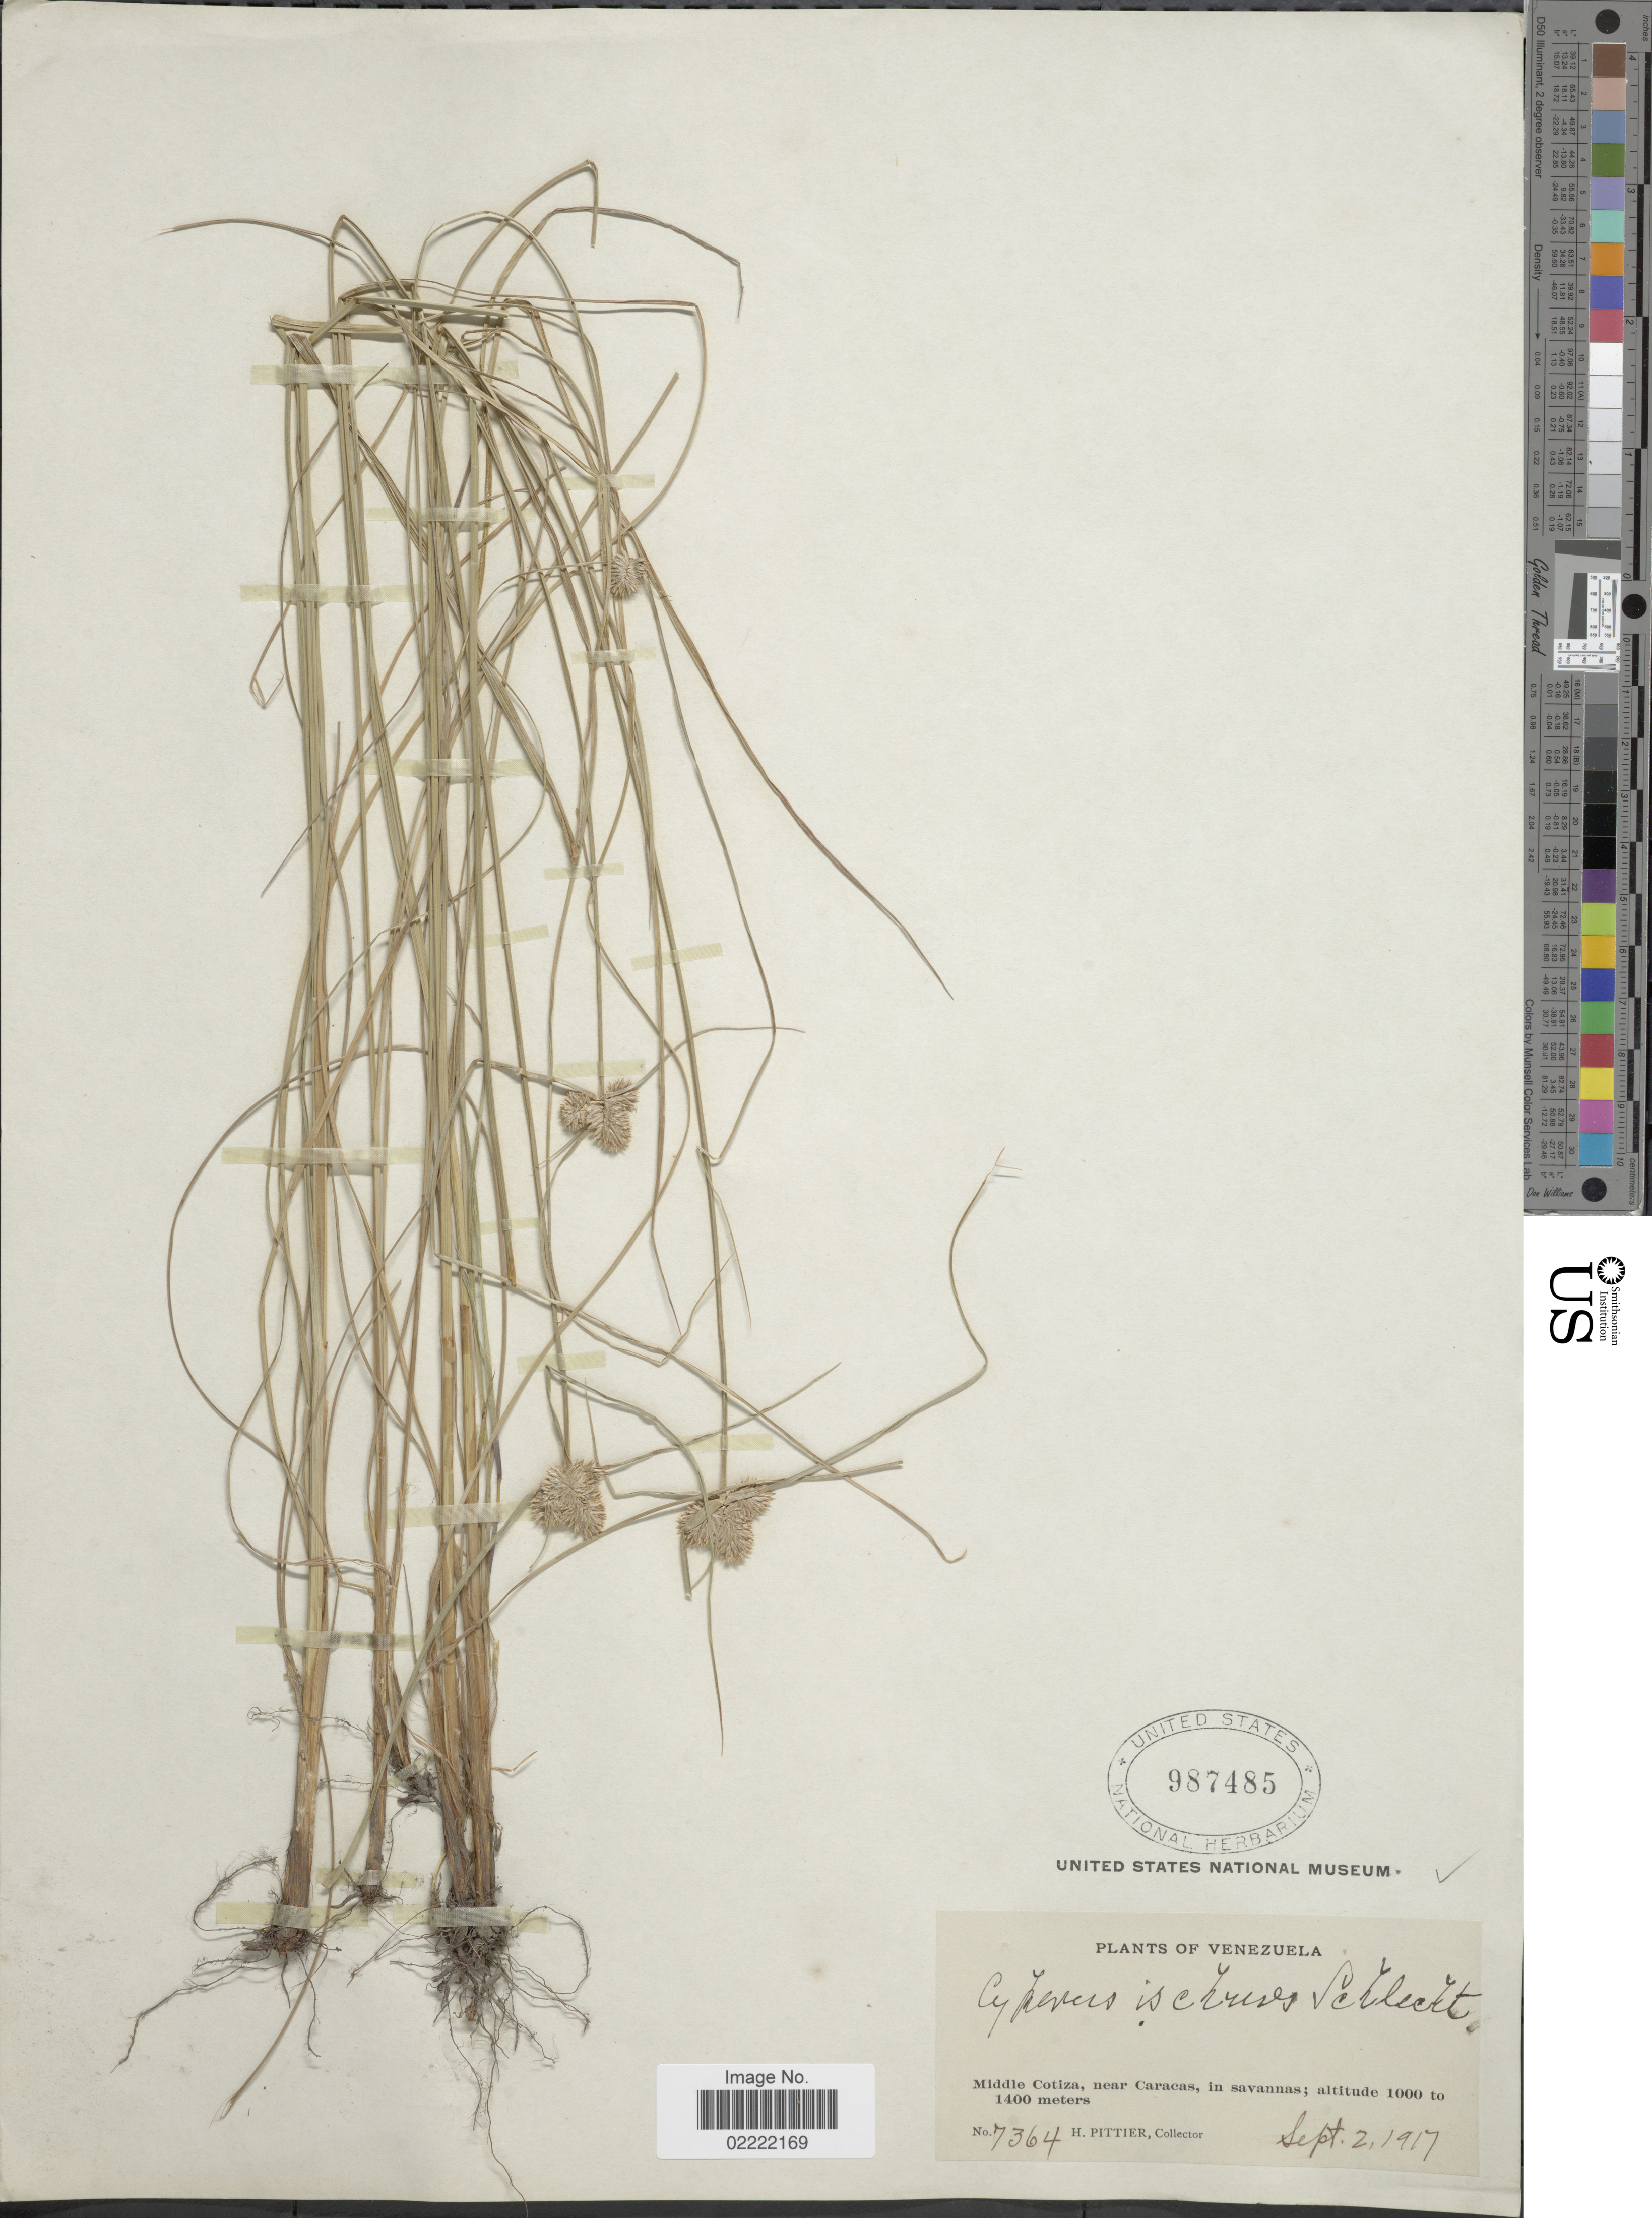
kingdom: Plantae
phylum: Tracheophyta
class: Liliopsida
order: Poales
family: Cyperaceae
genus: Cyperus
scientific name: Cyperus ischnos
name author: Schltdl.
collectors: H. F. Pittier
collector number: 7364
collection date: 1917-09-02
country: Venezuela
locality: Middle Cotiza, near Caracas, in savannas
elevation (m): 1000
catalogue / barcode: US 987485